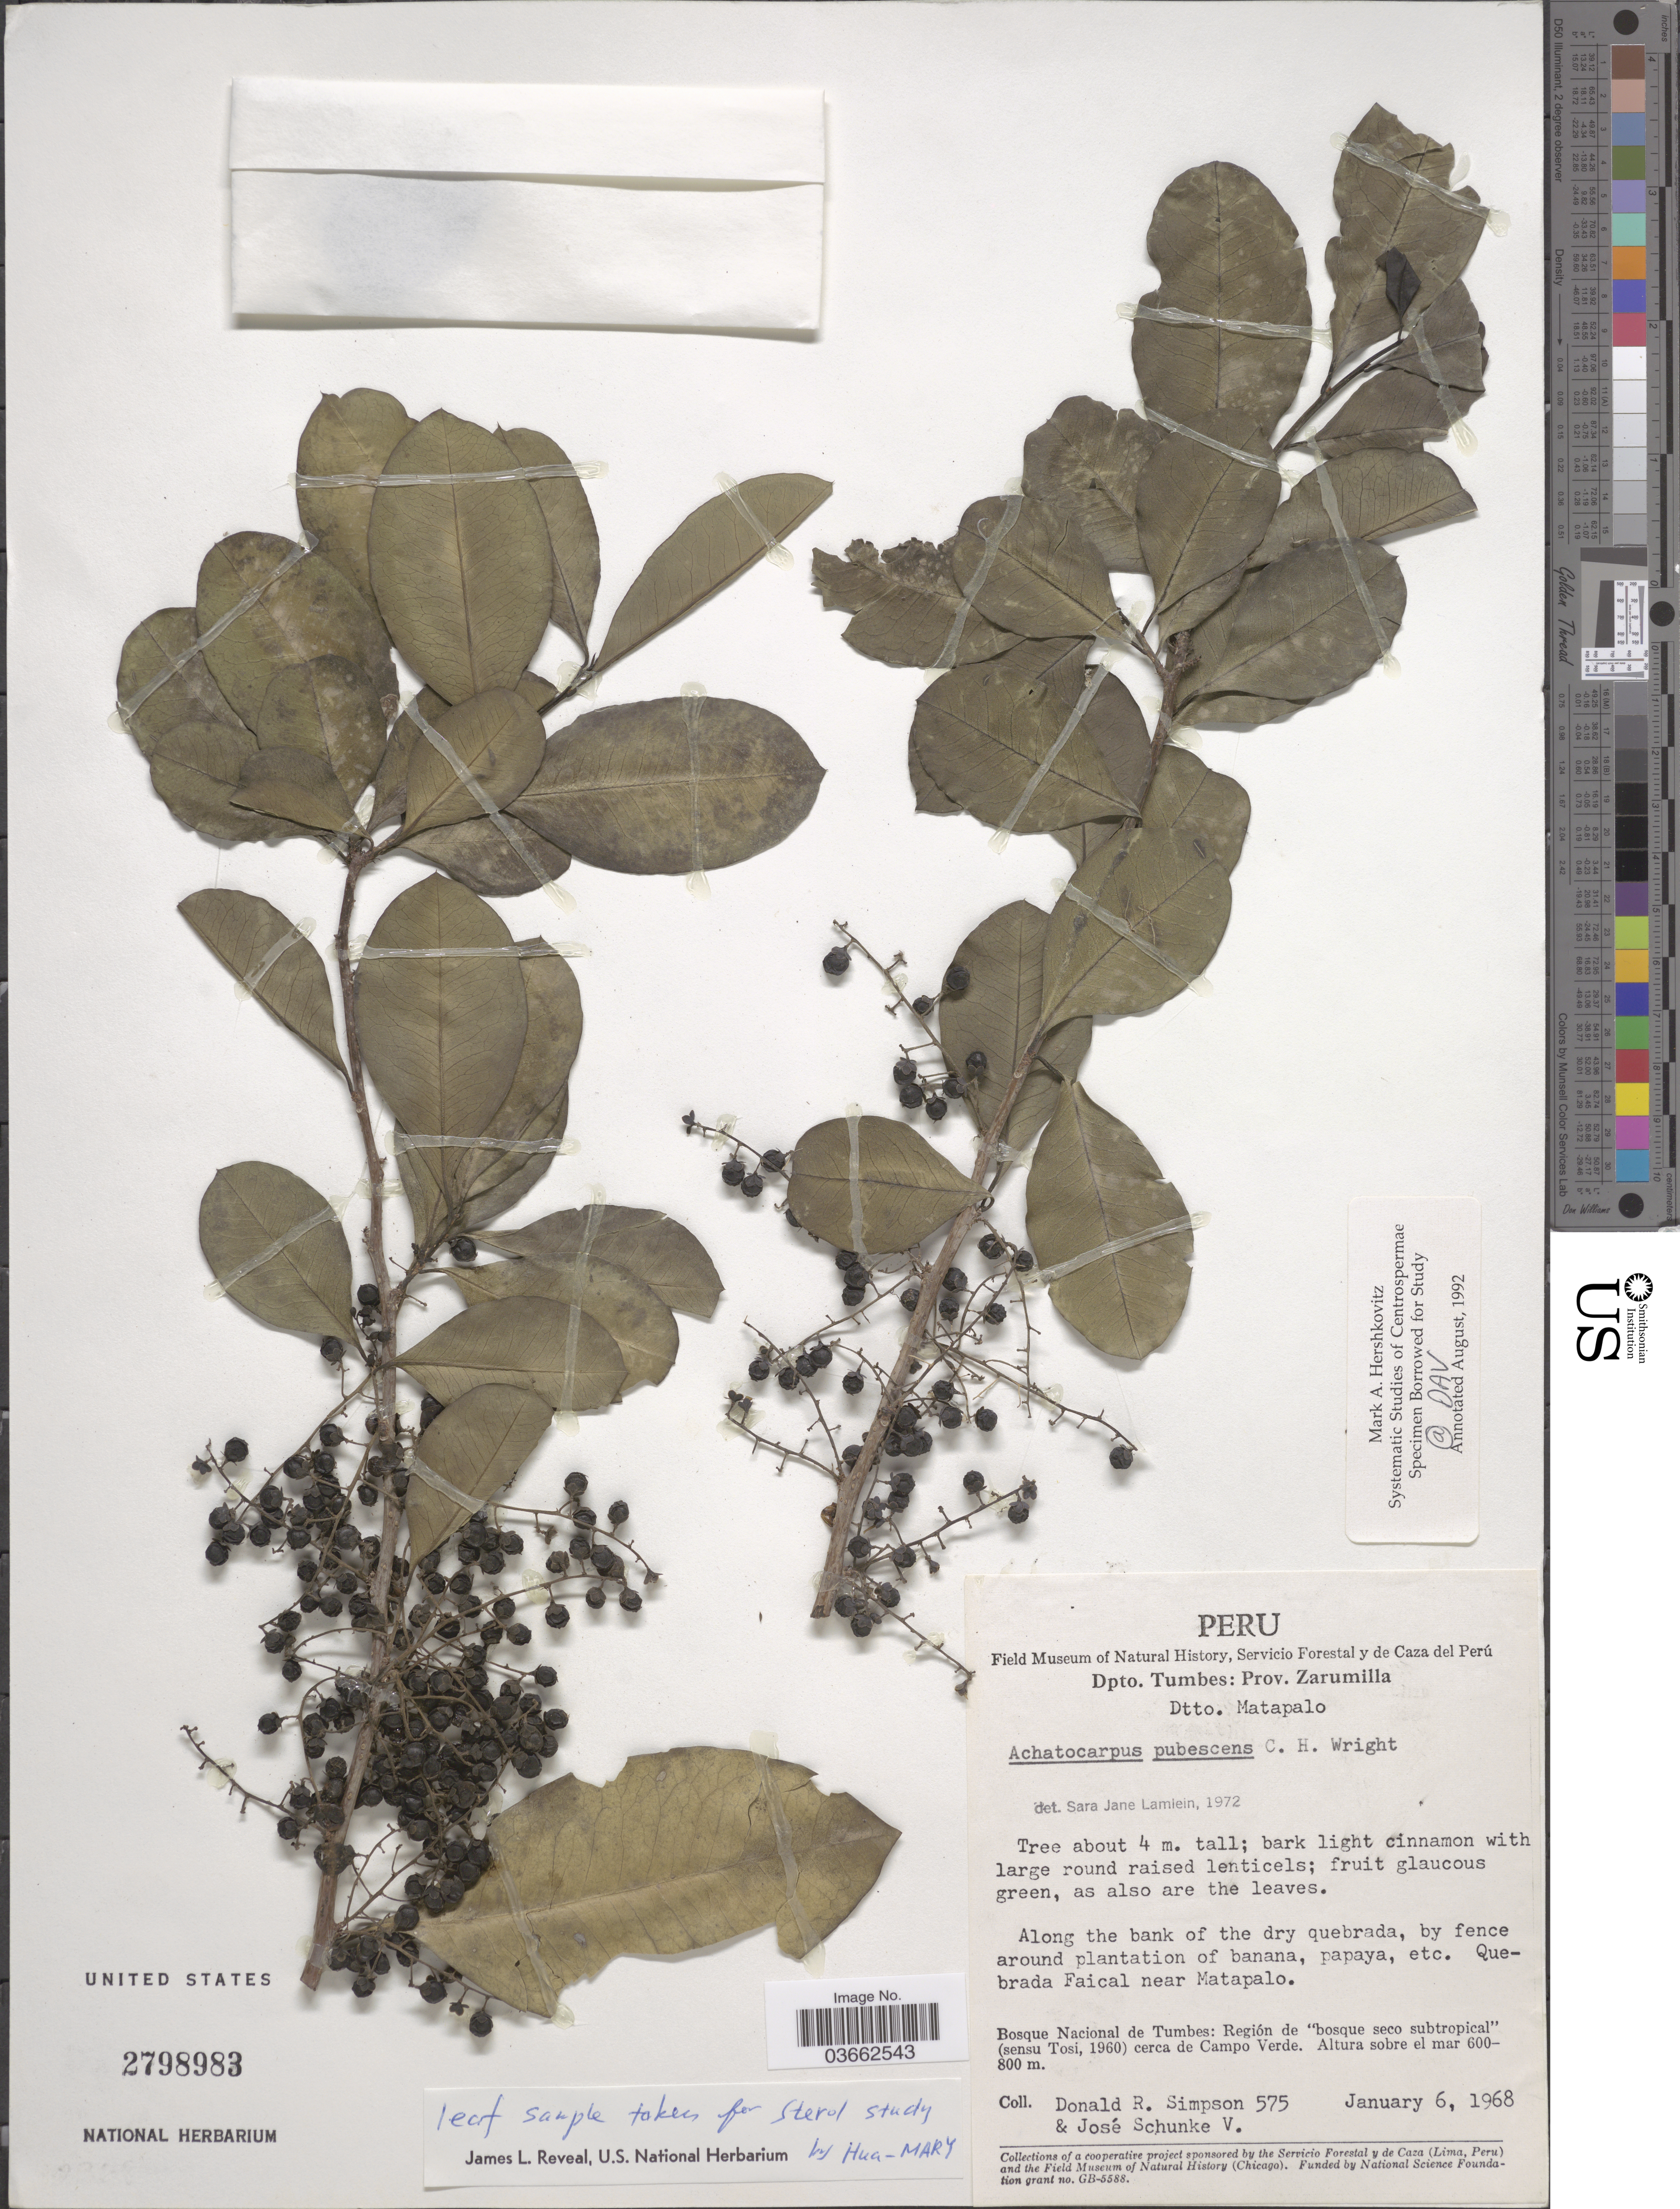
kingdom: Plantae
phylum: Tracheophyta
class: Magnoliopsida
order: Caryophyllales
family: Achatocarpaceae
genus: Achatocarpus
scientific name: Achatocarpus pubescens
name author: C.H. Wright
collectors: D. R. Simpson & J. Schunke Vigo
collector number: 575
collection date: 1968-01-06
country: Peru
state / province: Tumbes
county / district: Zarumilla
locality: Dpto. Tumbes: Prov. Zarumilla, Dtto. Matapalo. Quebrada Faical near Matapalo. Bosque Nacional de Tumbes: Región de "bosque seco subtropical" (sensu Tosi, 1960) cerca de Campo Verde.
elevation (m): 600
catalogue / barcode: US 2798983